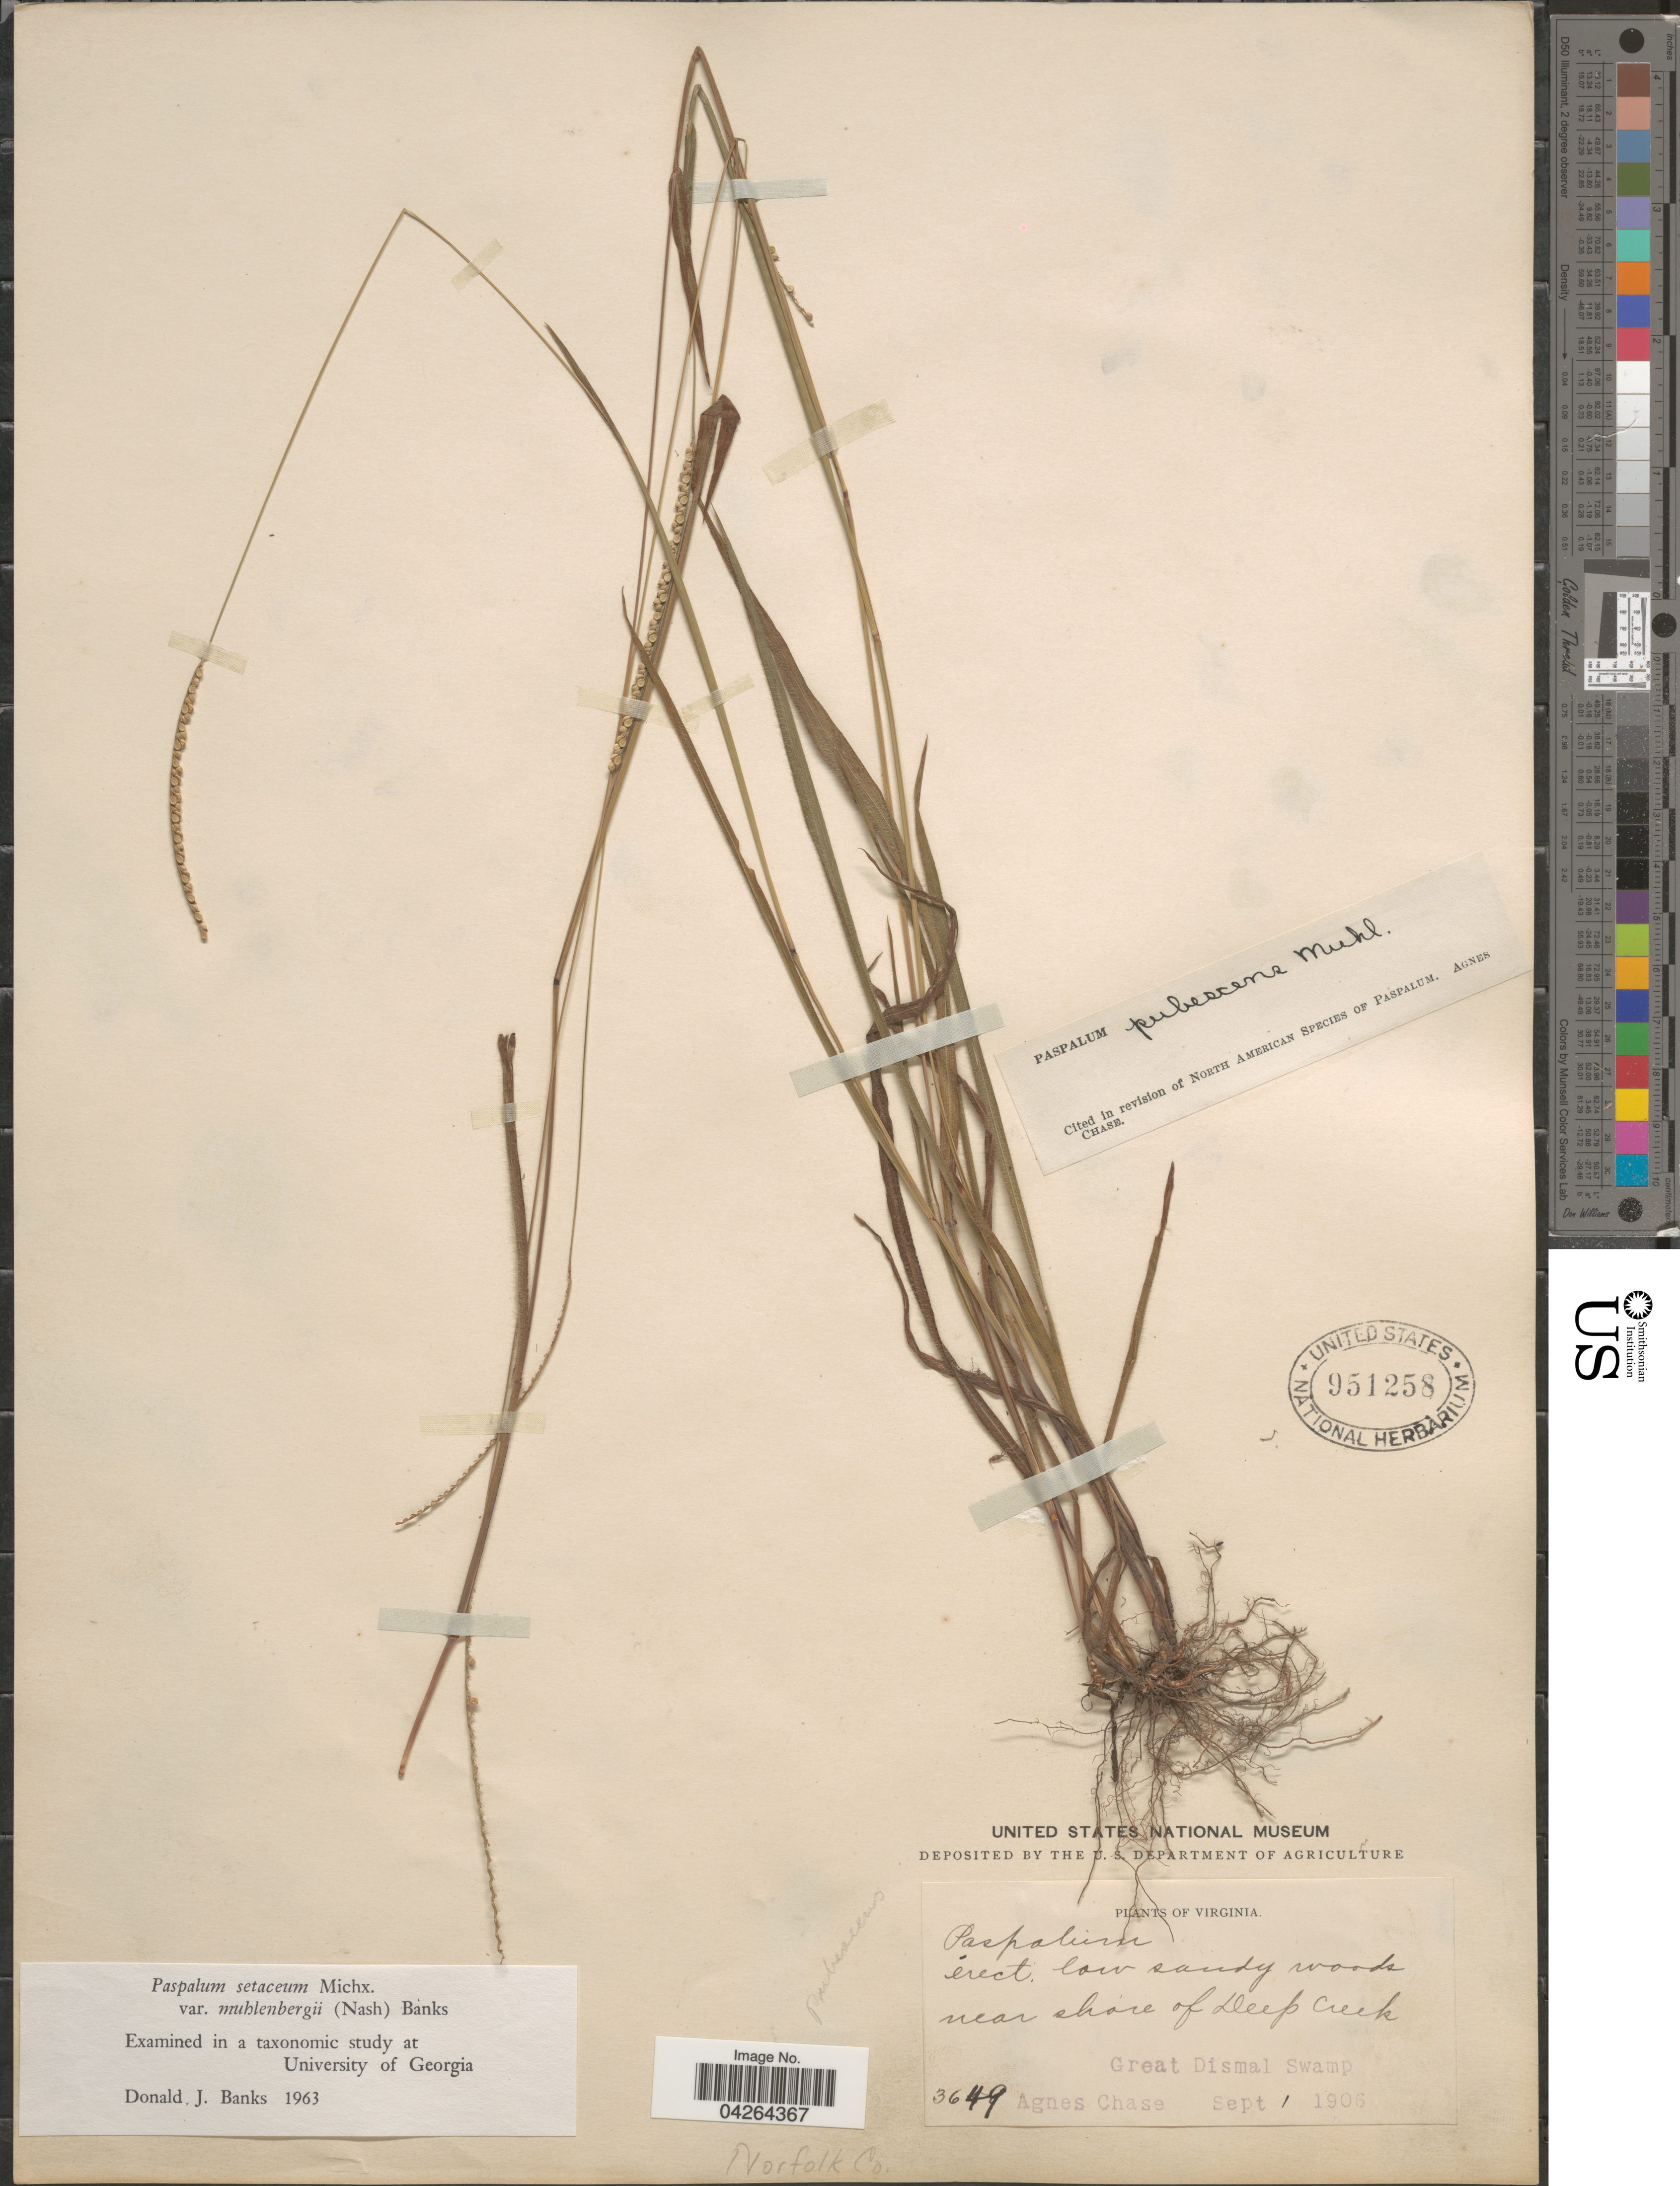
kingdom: Plantae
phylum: Tracheophyta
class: Liliopsida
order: Poales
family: Poaceae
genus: Paspalum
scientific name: Paspalum setaceum var. muhlenbergii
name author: (Nash) D.J. Banks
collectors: A. Chase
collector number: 3649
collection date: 1906-09-01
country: United States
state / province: Virginia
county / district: City of Norfolk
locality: Norfolk Co. Near shore of Deep Creek. Great Dismal Swamp.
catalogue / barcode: US 951258